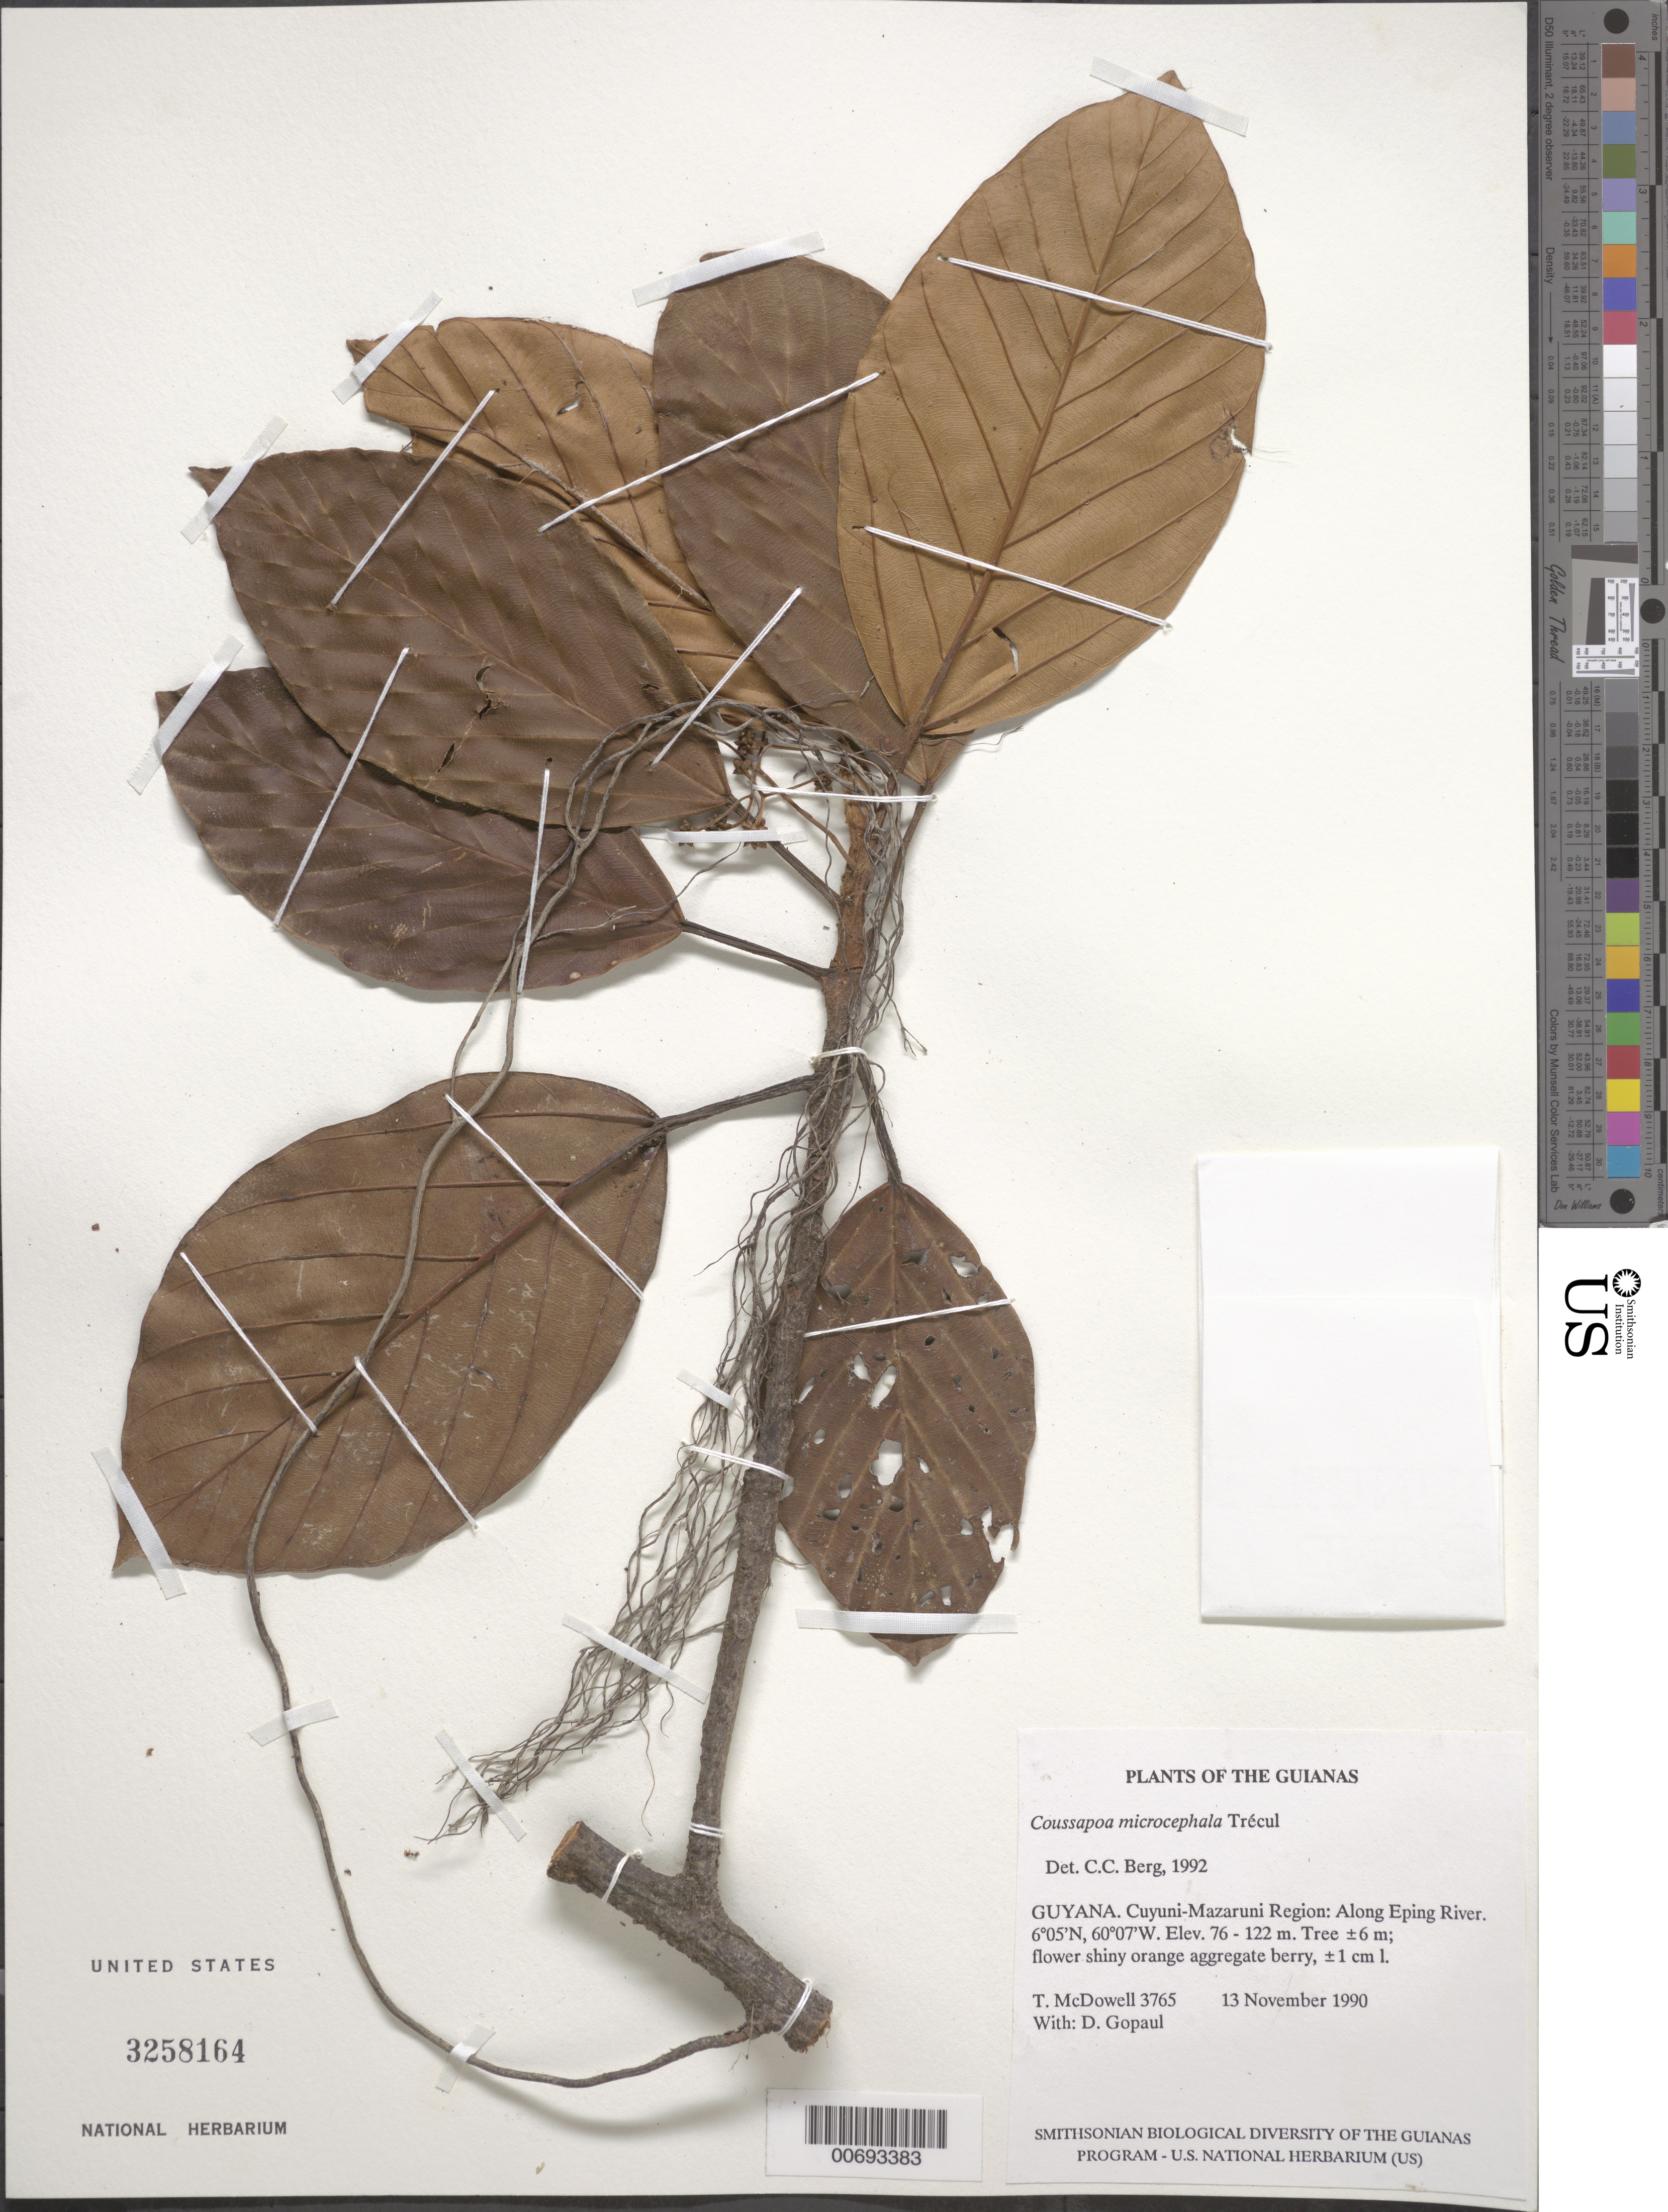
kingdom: Plantae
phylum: Tracheophyta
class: Magnoliopsida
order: Rosales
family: Urticaceae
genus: Coussapoa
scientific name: Coussapoa microcephala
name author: Trécul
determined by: Berg, C. C.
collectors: T. McDowell & D. Gopaul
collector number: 3765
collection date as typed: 13 November 1990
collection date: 1990-11-13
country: Guyana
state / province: Cuyuni-Mazaruni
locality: At edge of clearing, Golden Star Resources camp, Eping River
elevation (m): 76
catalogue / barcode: US 3258164